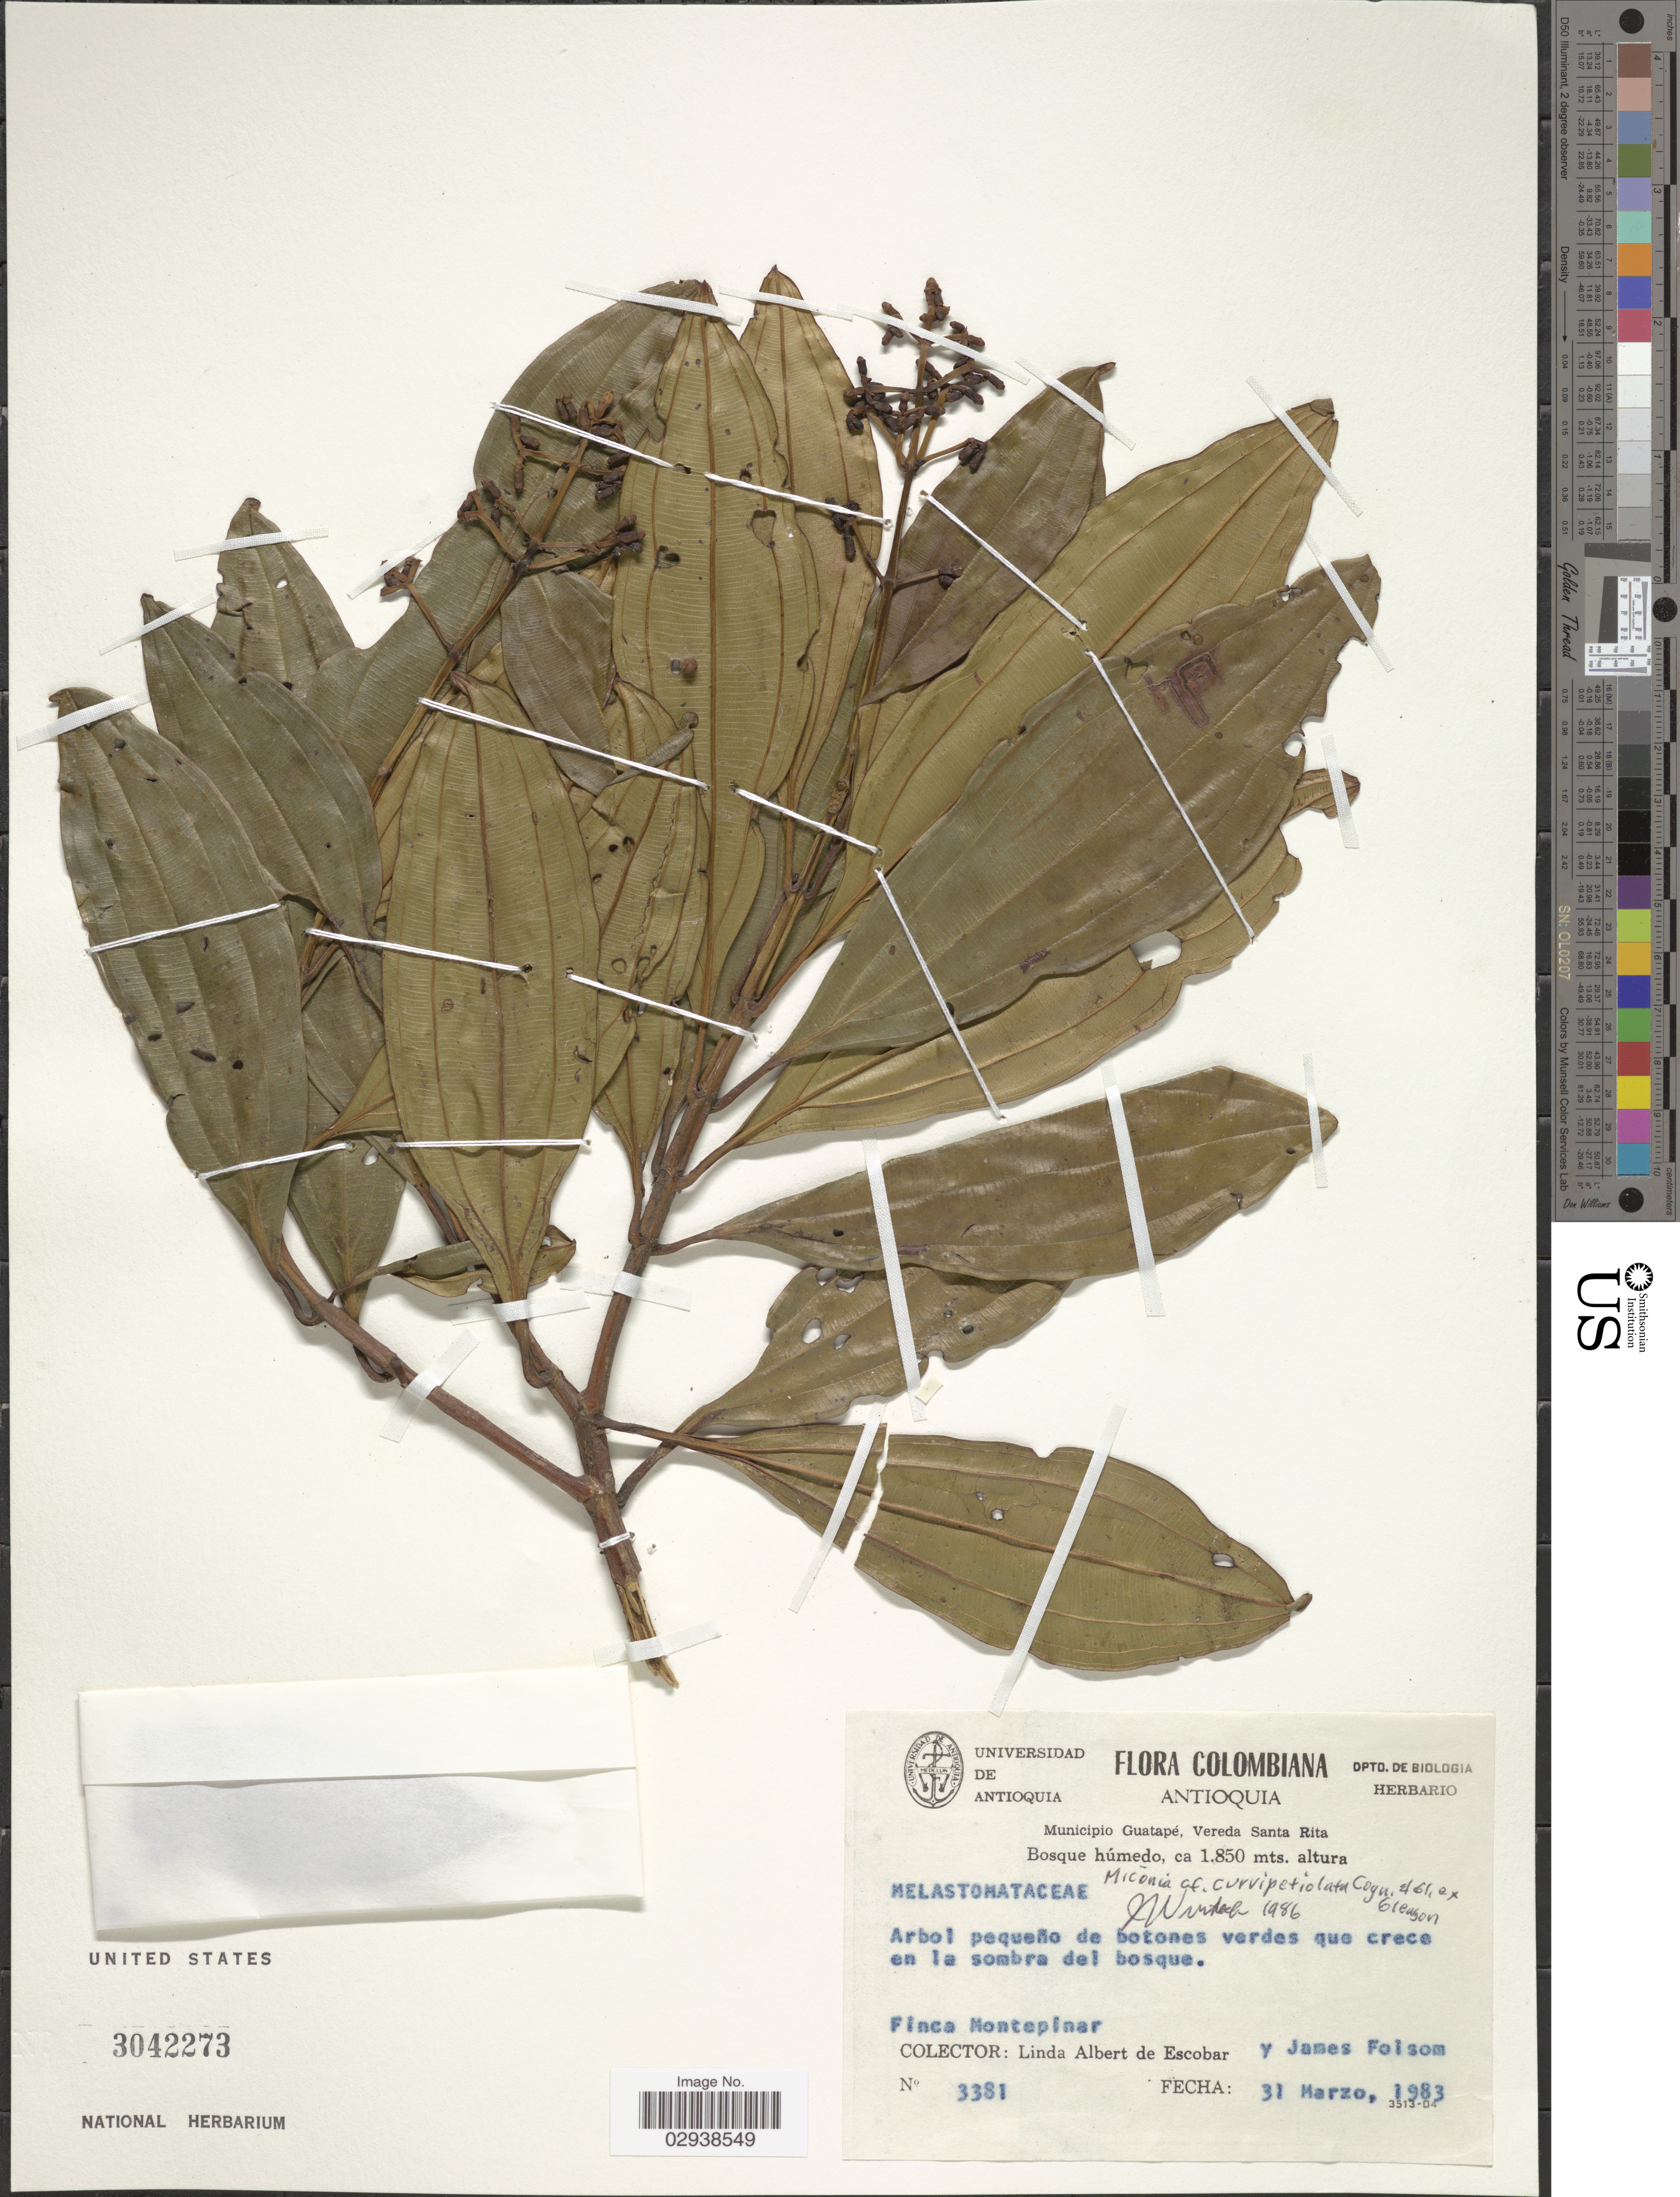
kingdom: Plantae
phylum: Tracheophyta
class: Magnoliopsida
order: Myrtales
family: Melastomataceae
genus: Miconia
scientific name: Miconia curvipetiolata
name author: Cogn. & Gleason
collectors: L. K. de Escobar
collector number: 3381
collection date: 1983-03-31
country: Colombia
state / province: Antioquia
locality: Finca Montepinar.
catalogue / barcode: US 3042273